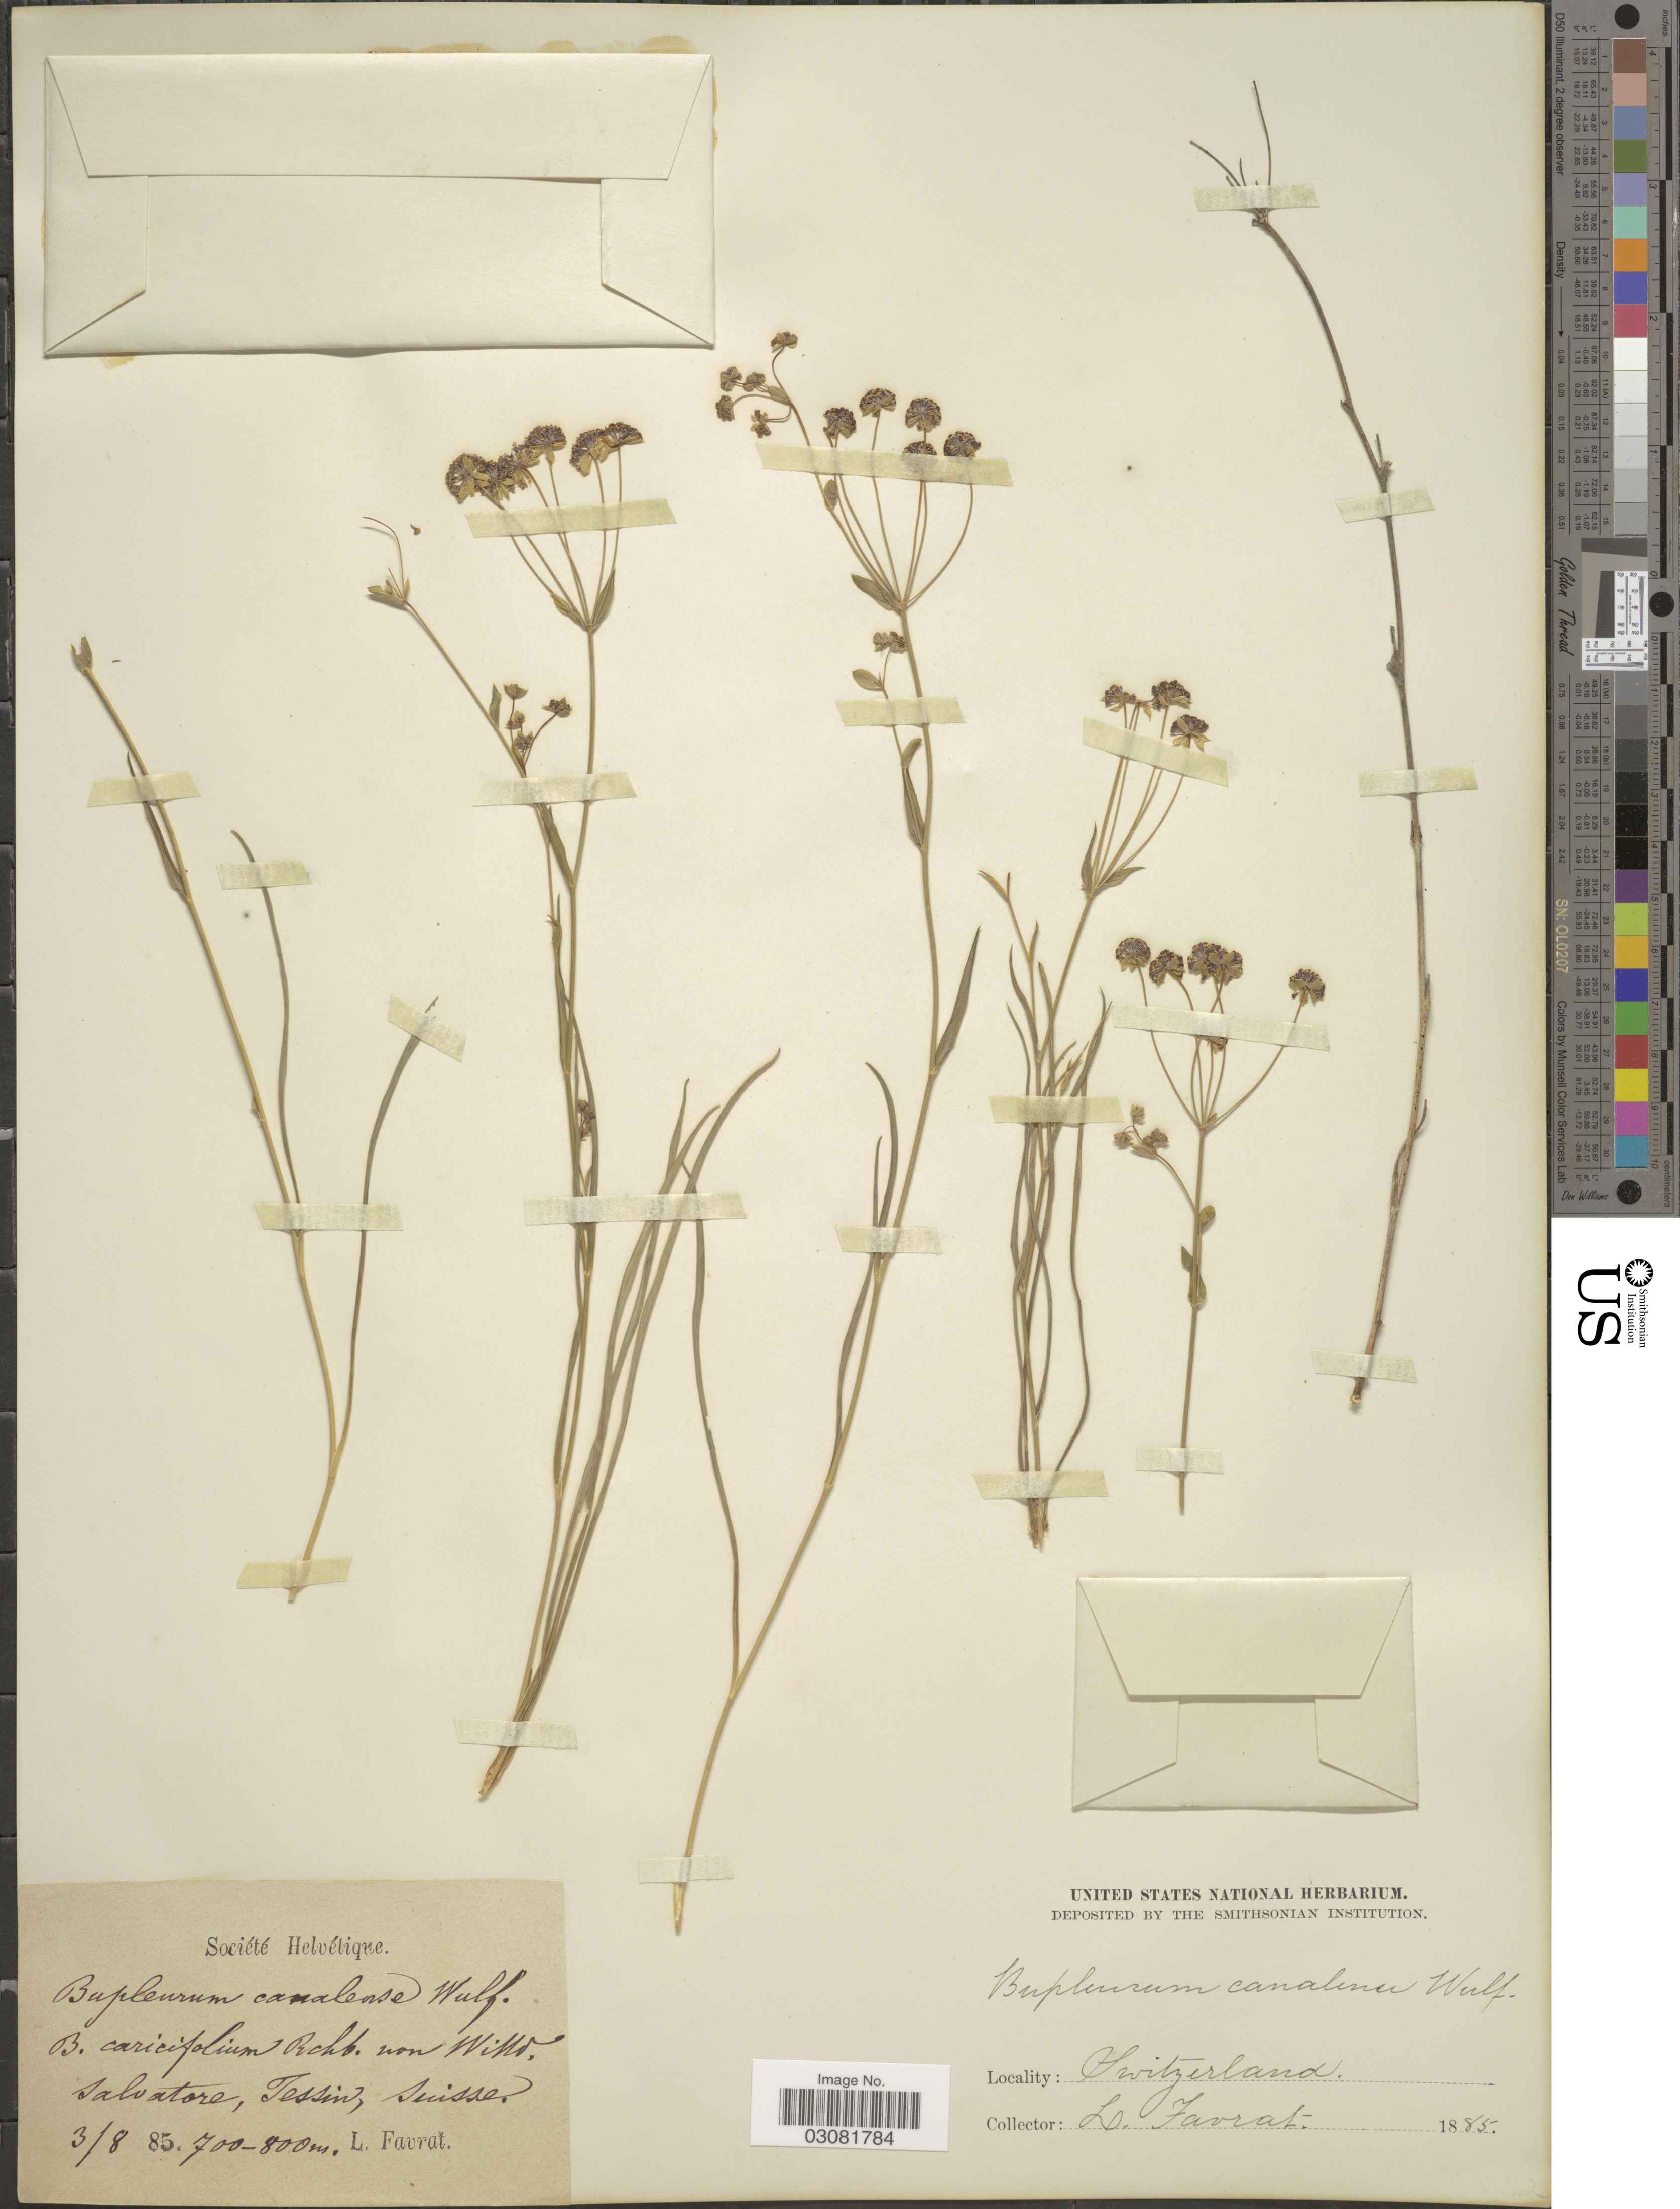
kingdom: Plantae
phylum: Tracheophyta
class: Magnoliopsida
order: Apiales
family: Apiaceae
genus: Bupleurum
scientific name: Bupleurum canalense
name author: Wulfen ex Spreng.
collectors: L. Favrat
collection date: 1885-08-03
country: Switzerland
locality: Salvatore, Tessin, Suisse.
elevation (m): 700